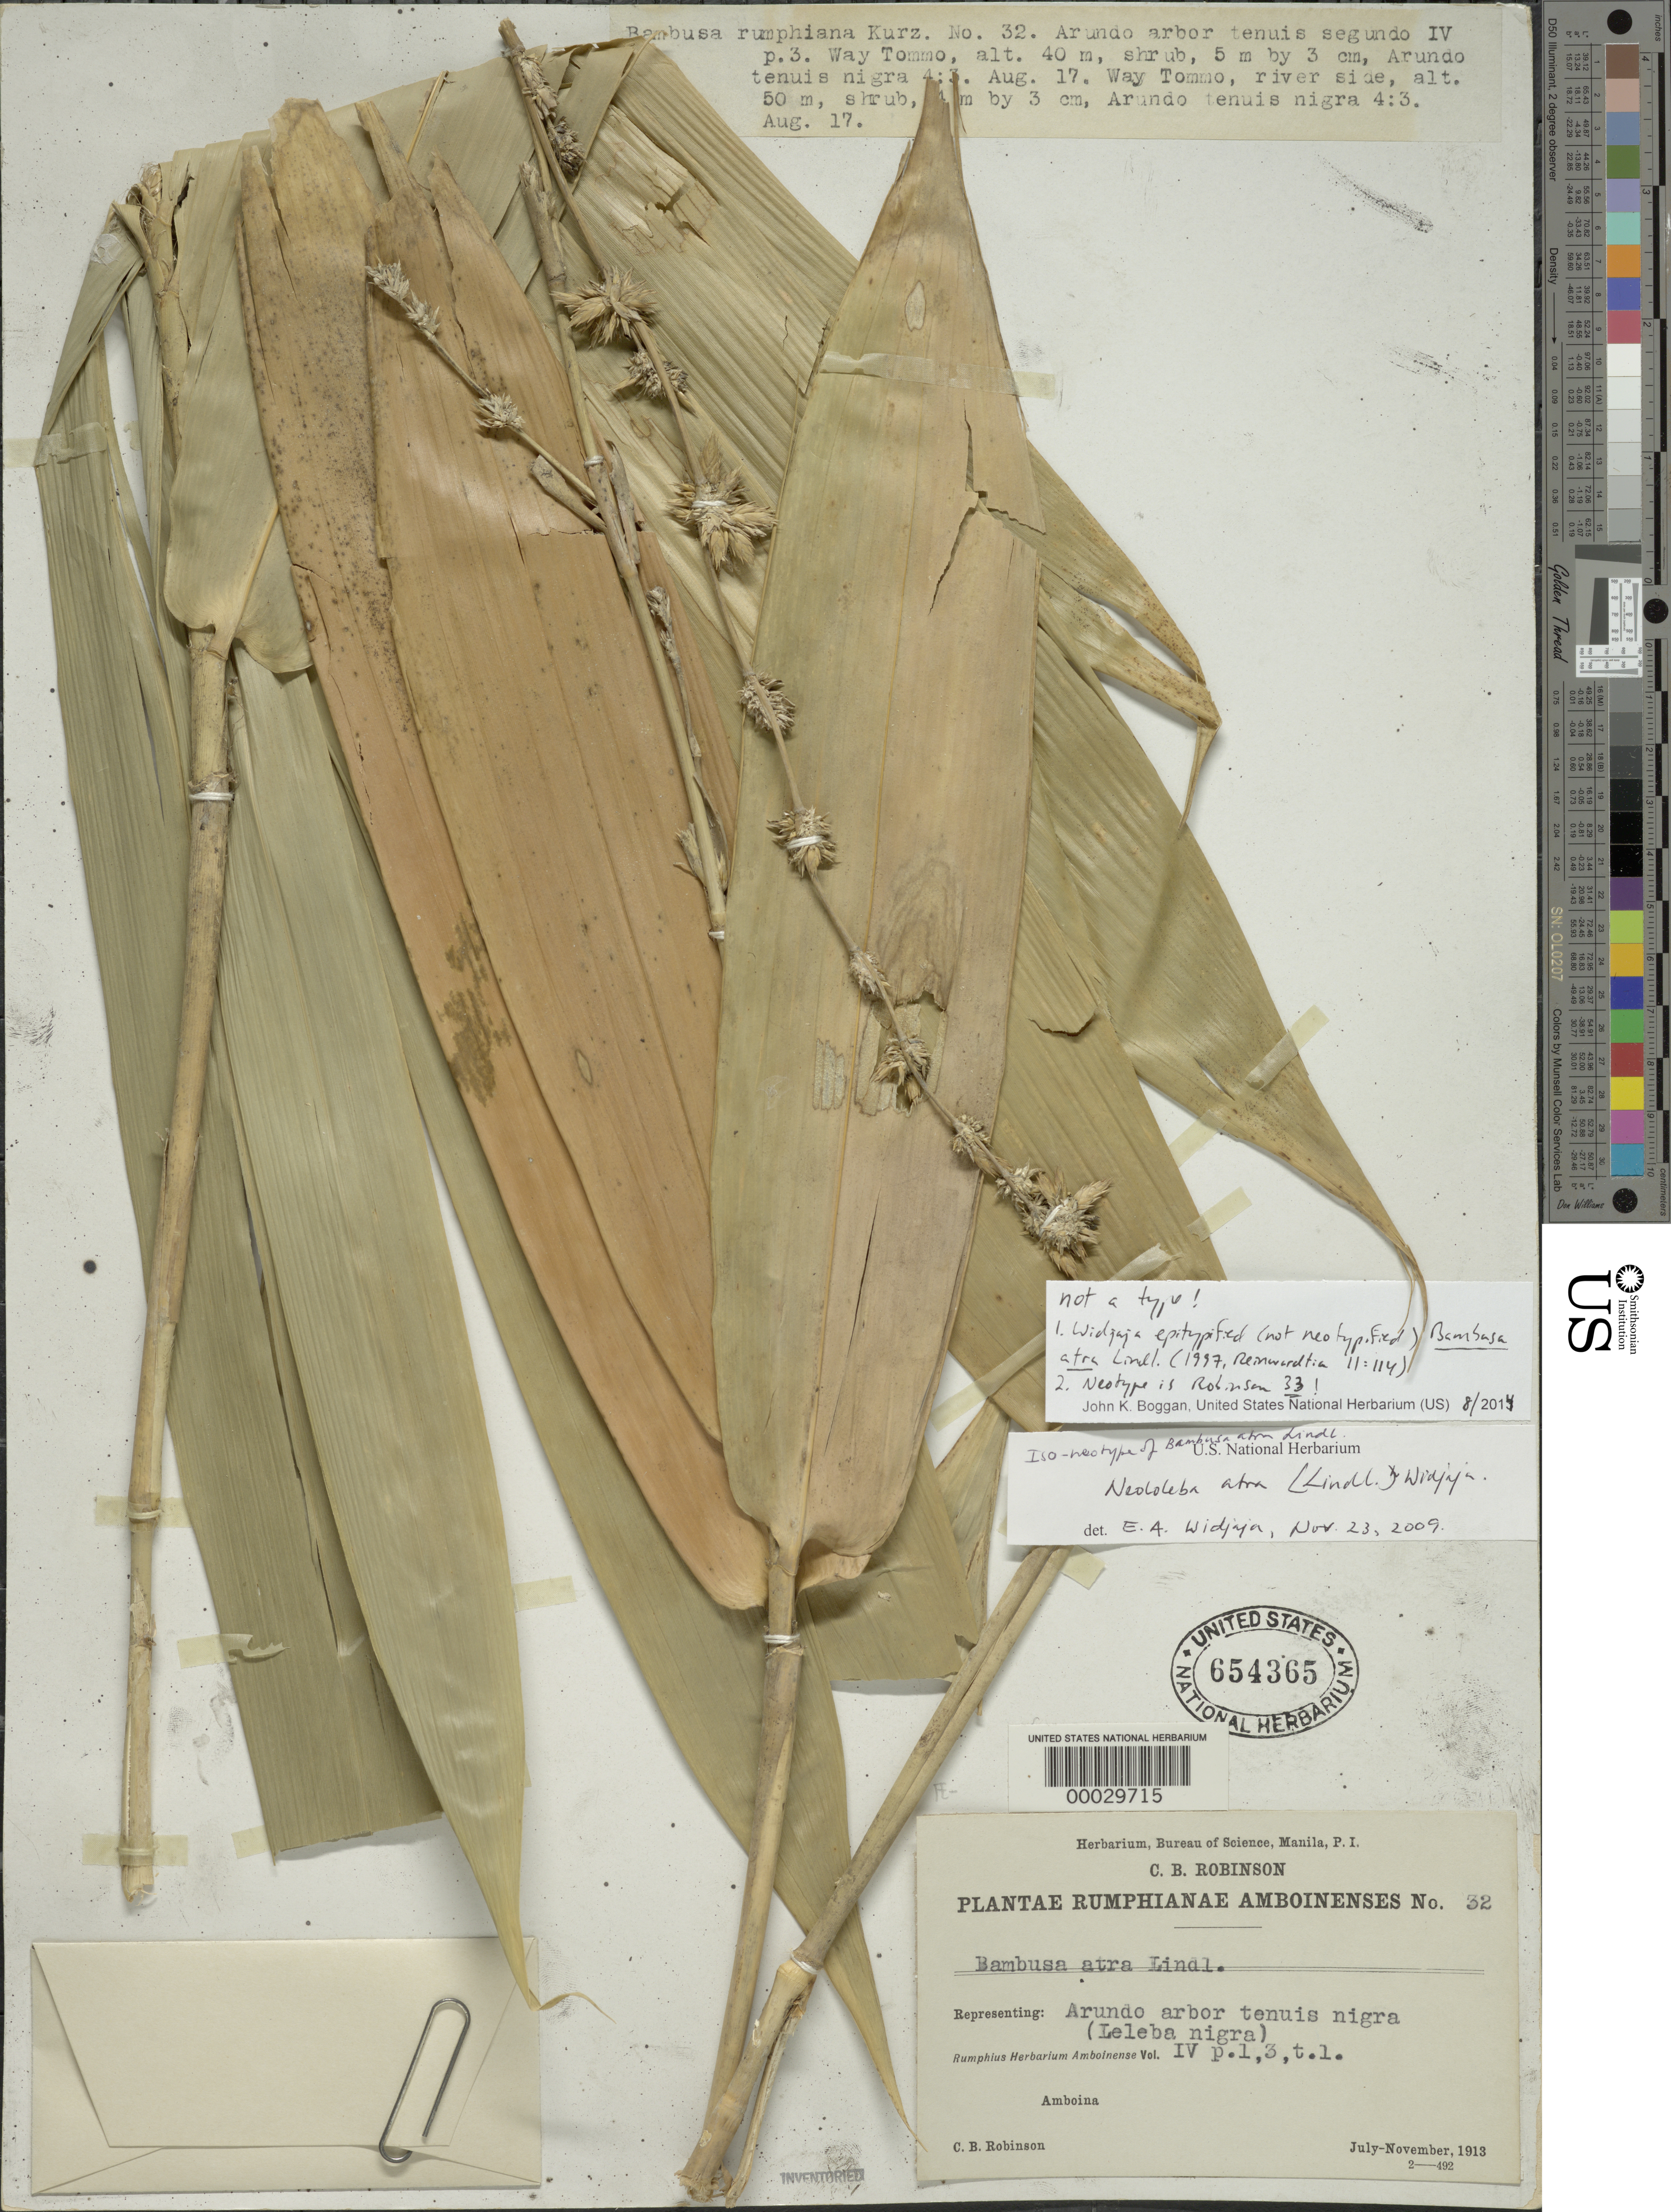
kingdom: Plantae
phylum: Tracheophyta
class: Liliopsida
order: Poales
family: Poaceae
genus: Neololeba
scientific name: Neololeba atra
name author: (Lindl.) Widjaja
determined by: Widjaja, E. A.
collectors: C. Robinson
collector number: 32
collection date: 1913-08-17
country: Indonesia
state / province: Maluku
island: Amboina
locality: Way Tommo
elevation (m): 40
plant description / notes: Not a type. Annotated by E.A. Widjaja (2009) as "Iso-neotype" of Bambusa atra Lindl.; this is incorrect because (1) Widjaja designated an epitype (not neotype) for this name (1997, Reinwardtia 11:114), and (2) the designated epitype is Robinson 33. See also E.D. Merrill, An interpretation of Rumphius's Herbarium Amboinense: 98-99 (1917)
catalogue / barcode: US 654365